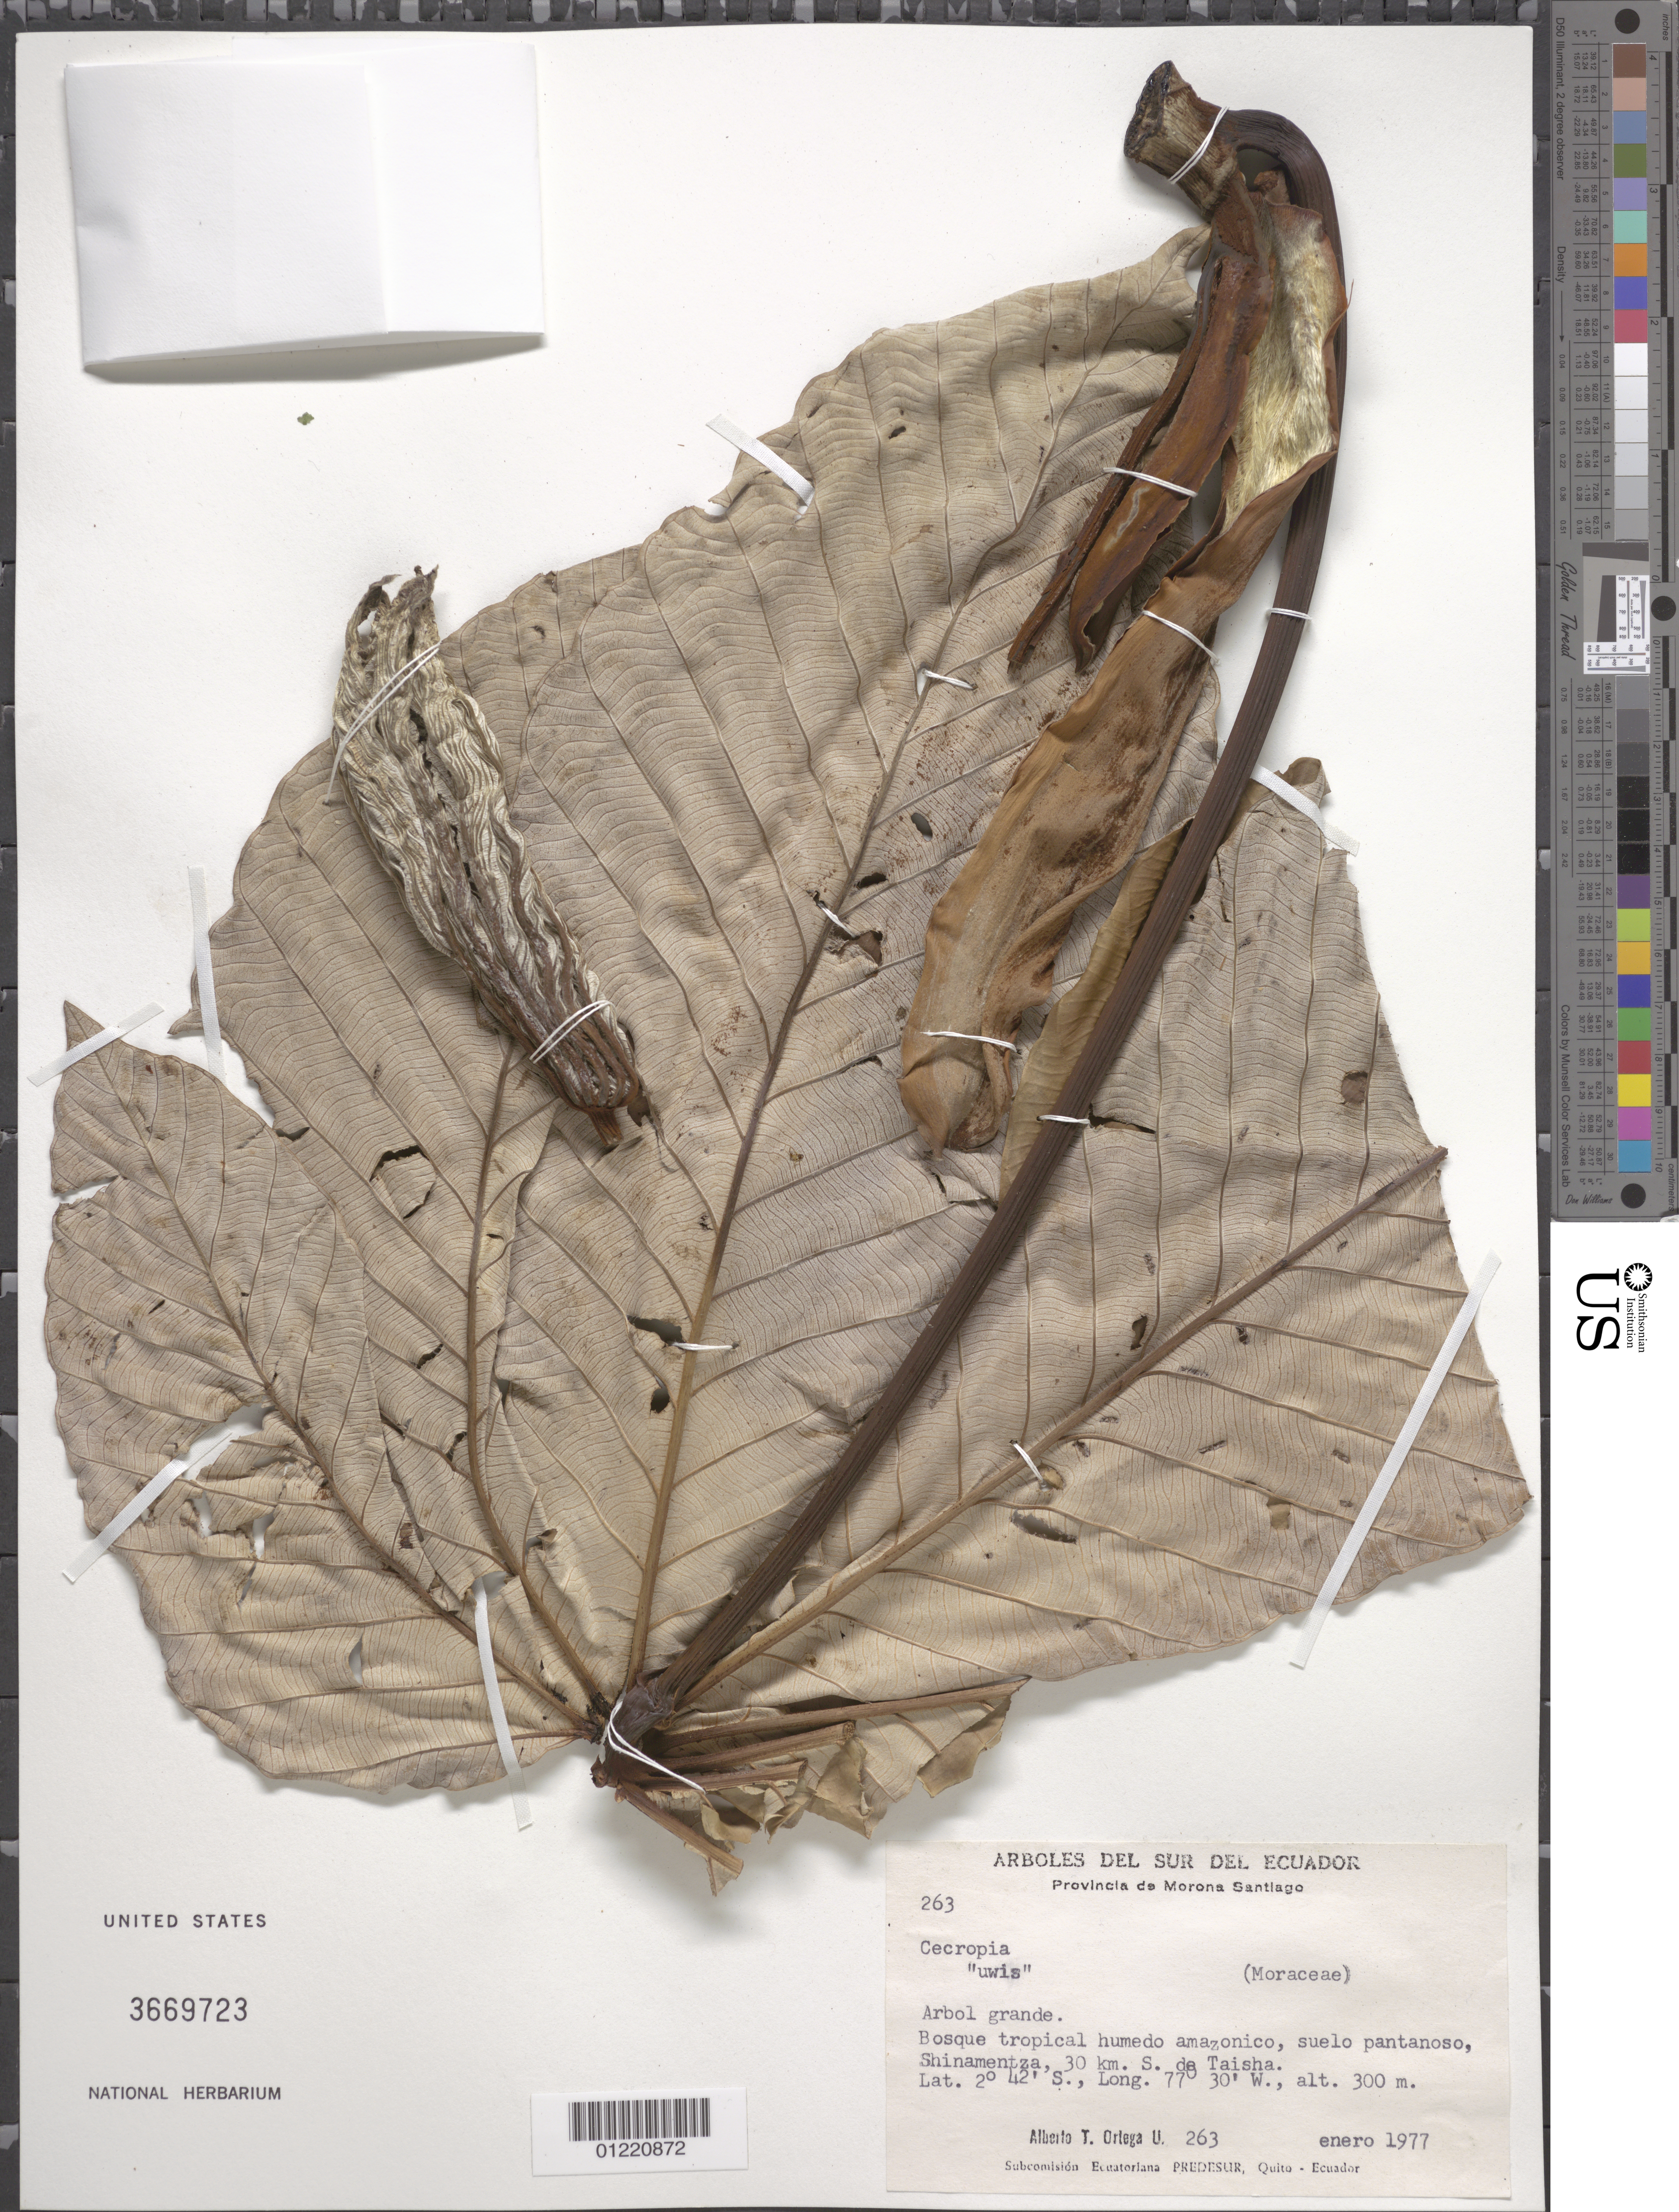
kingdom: Plantae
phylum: Tracheophyta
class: Magnoliopsida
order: Rosales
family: Urticaceae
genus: Cecropia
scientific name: Cecropia sp.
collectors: A. T. Ortega U.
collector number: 263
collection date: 1977-01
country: Ecuador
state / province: Morona-Santiago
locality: Shinamentza, 30 km S de Taisha.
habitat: Bosque tropical humedo amazonico, suelo pantanoso.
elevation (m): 300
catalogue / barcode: US 3669723